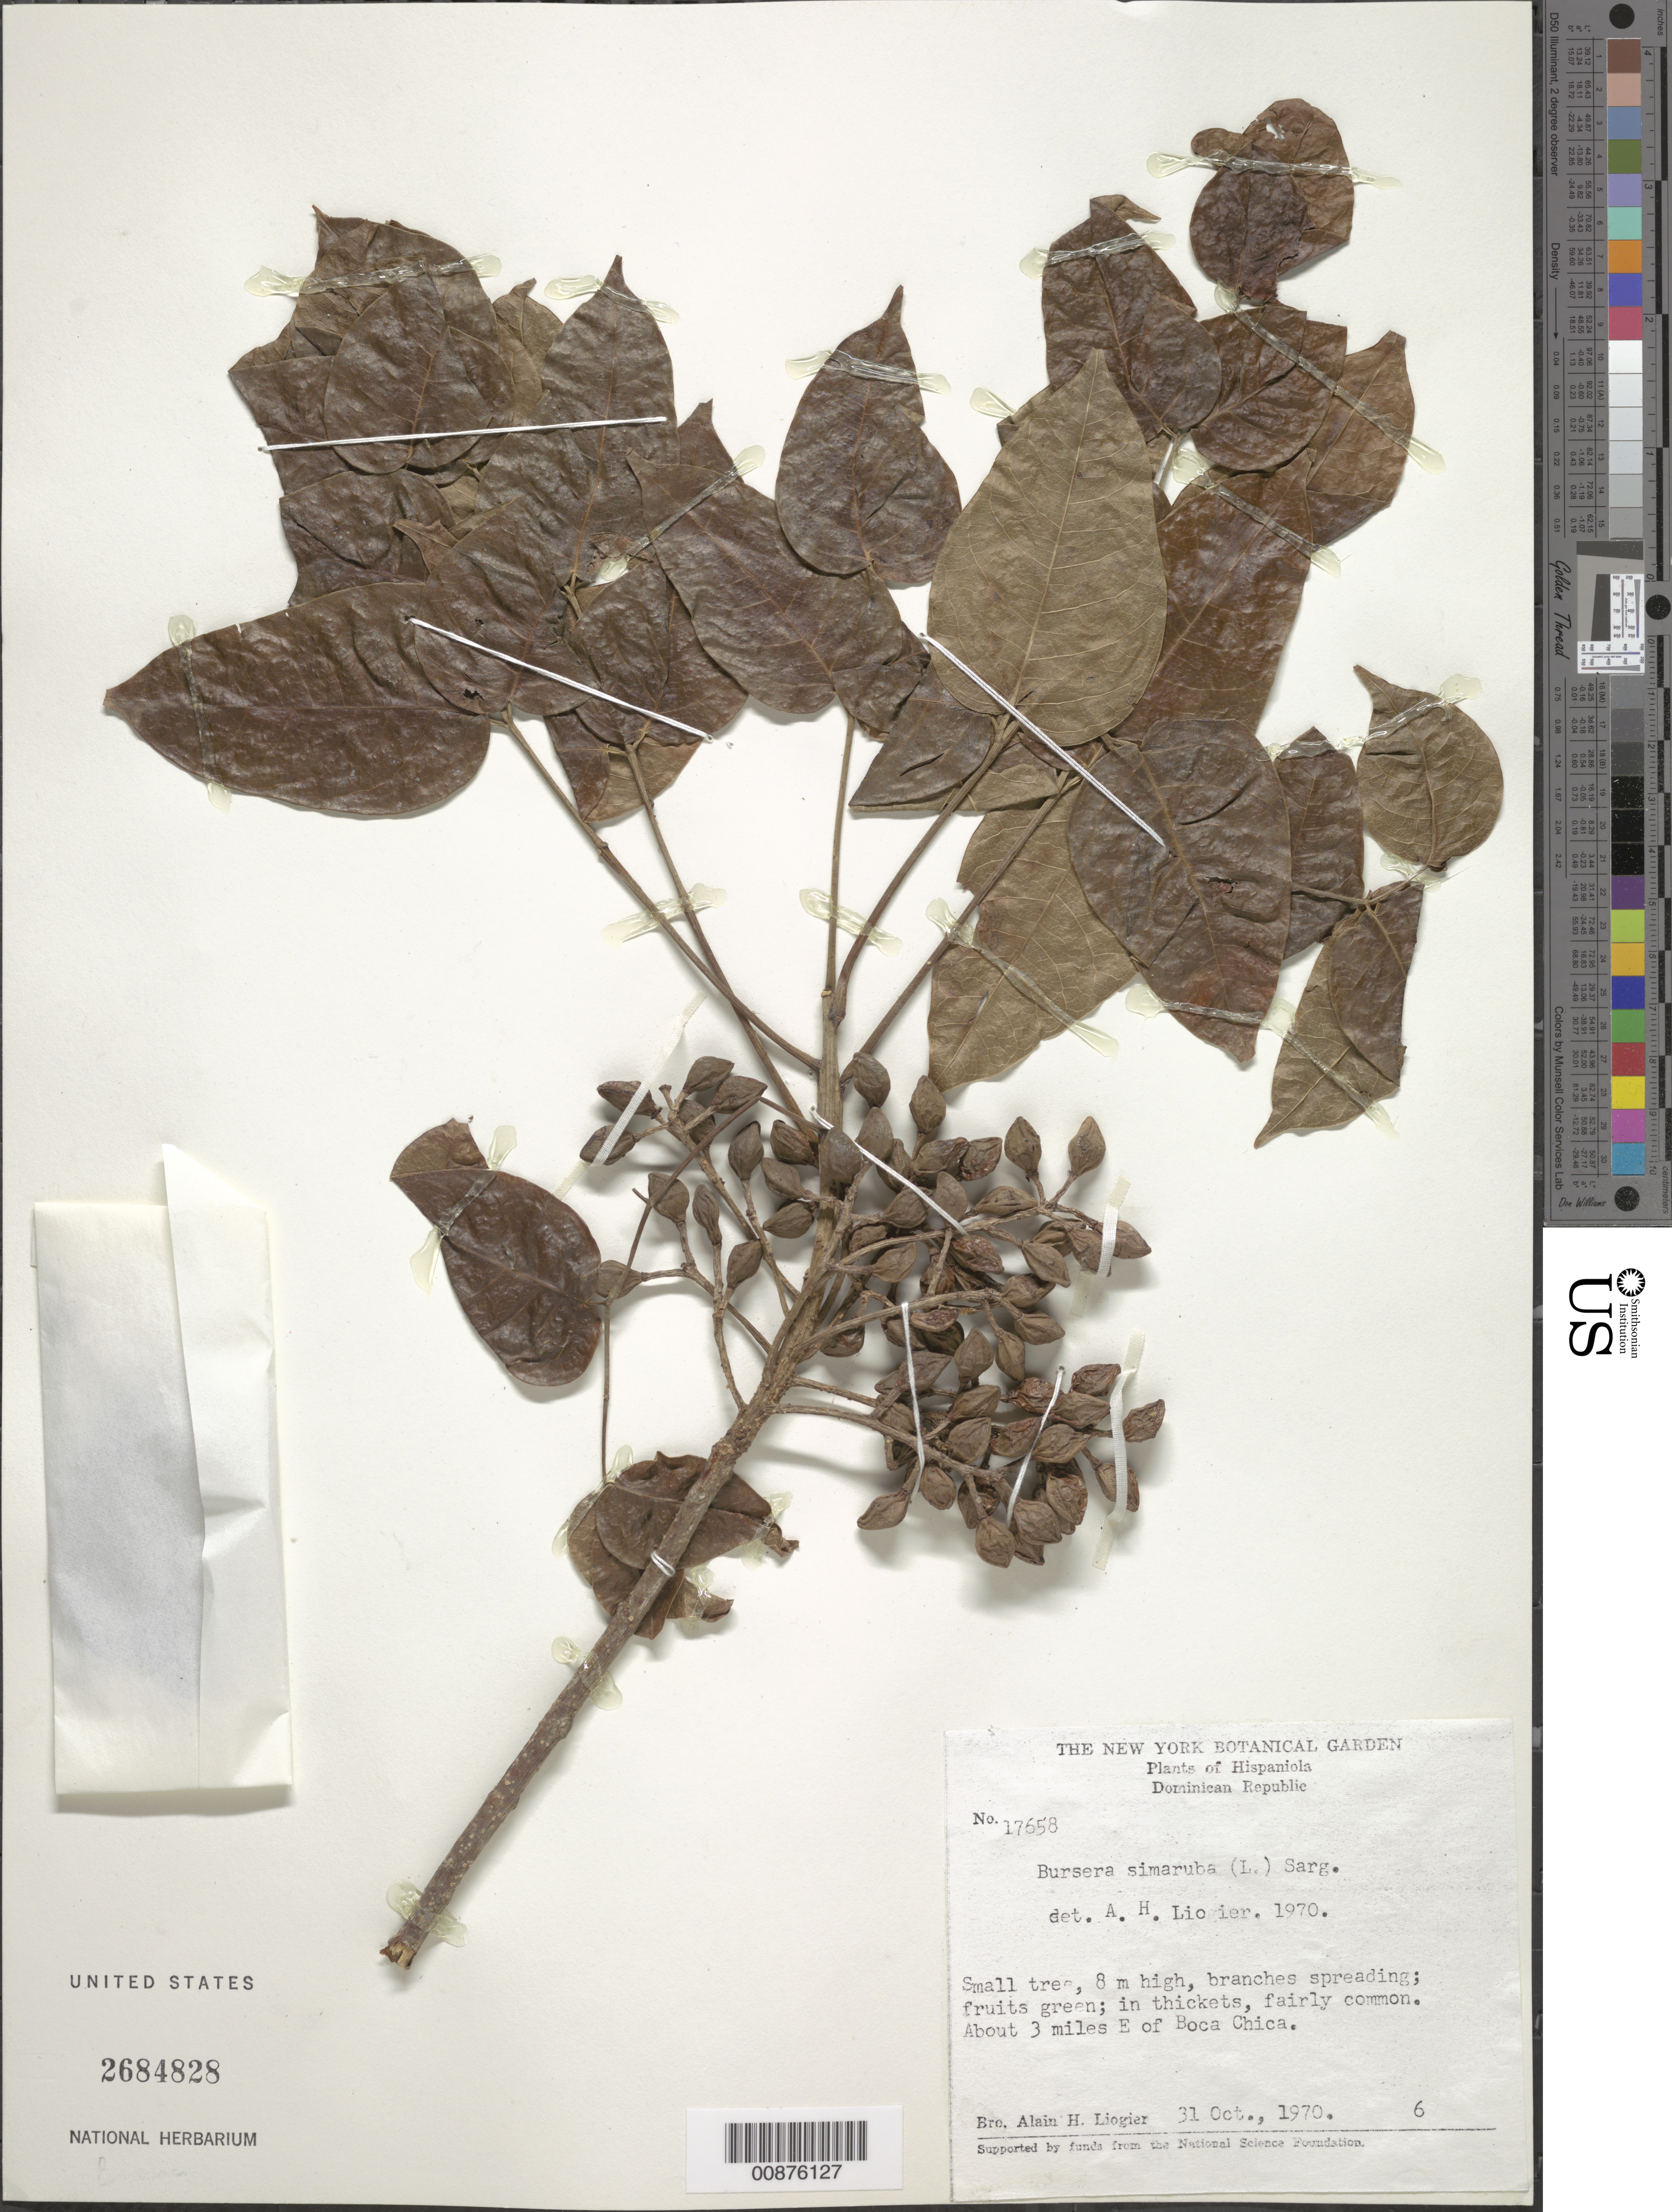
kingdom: Plantae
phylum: Tracheophyta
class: Magnoliopsida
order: Sapindales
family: Burseraceae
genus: Bursera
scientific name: Bursera simaruba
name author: (L.) Sarg.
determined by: Liogier, Alain H.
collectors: A. H. Liogier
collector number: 17658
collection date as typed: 31 Oct 1970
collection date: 1970-10-31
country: Dominican Republic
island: Hispaniola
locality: About 3 miles E of Boca Chica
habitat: In thickets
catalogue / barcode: US 2684828